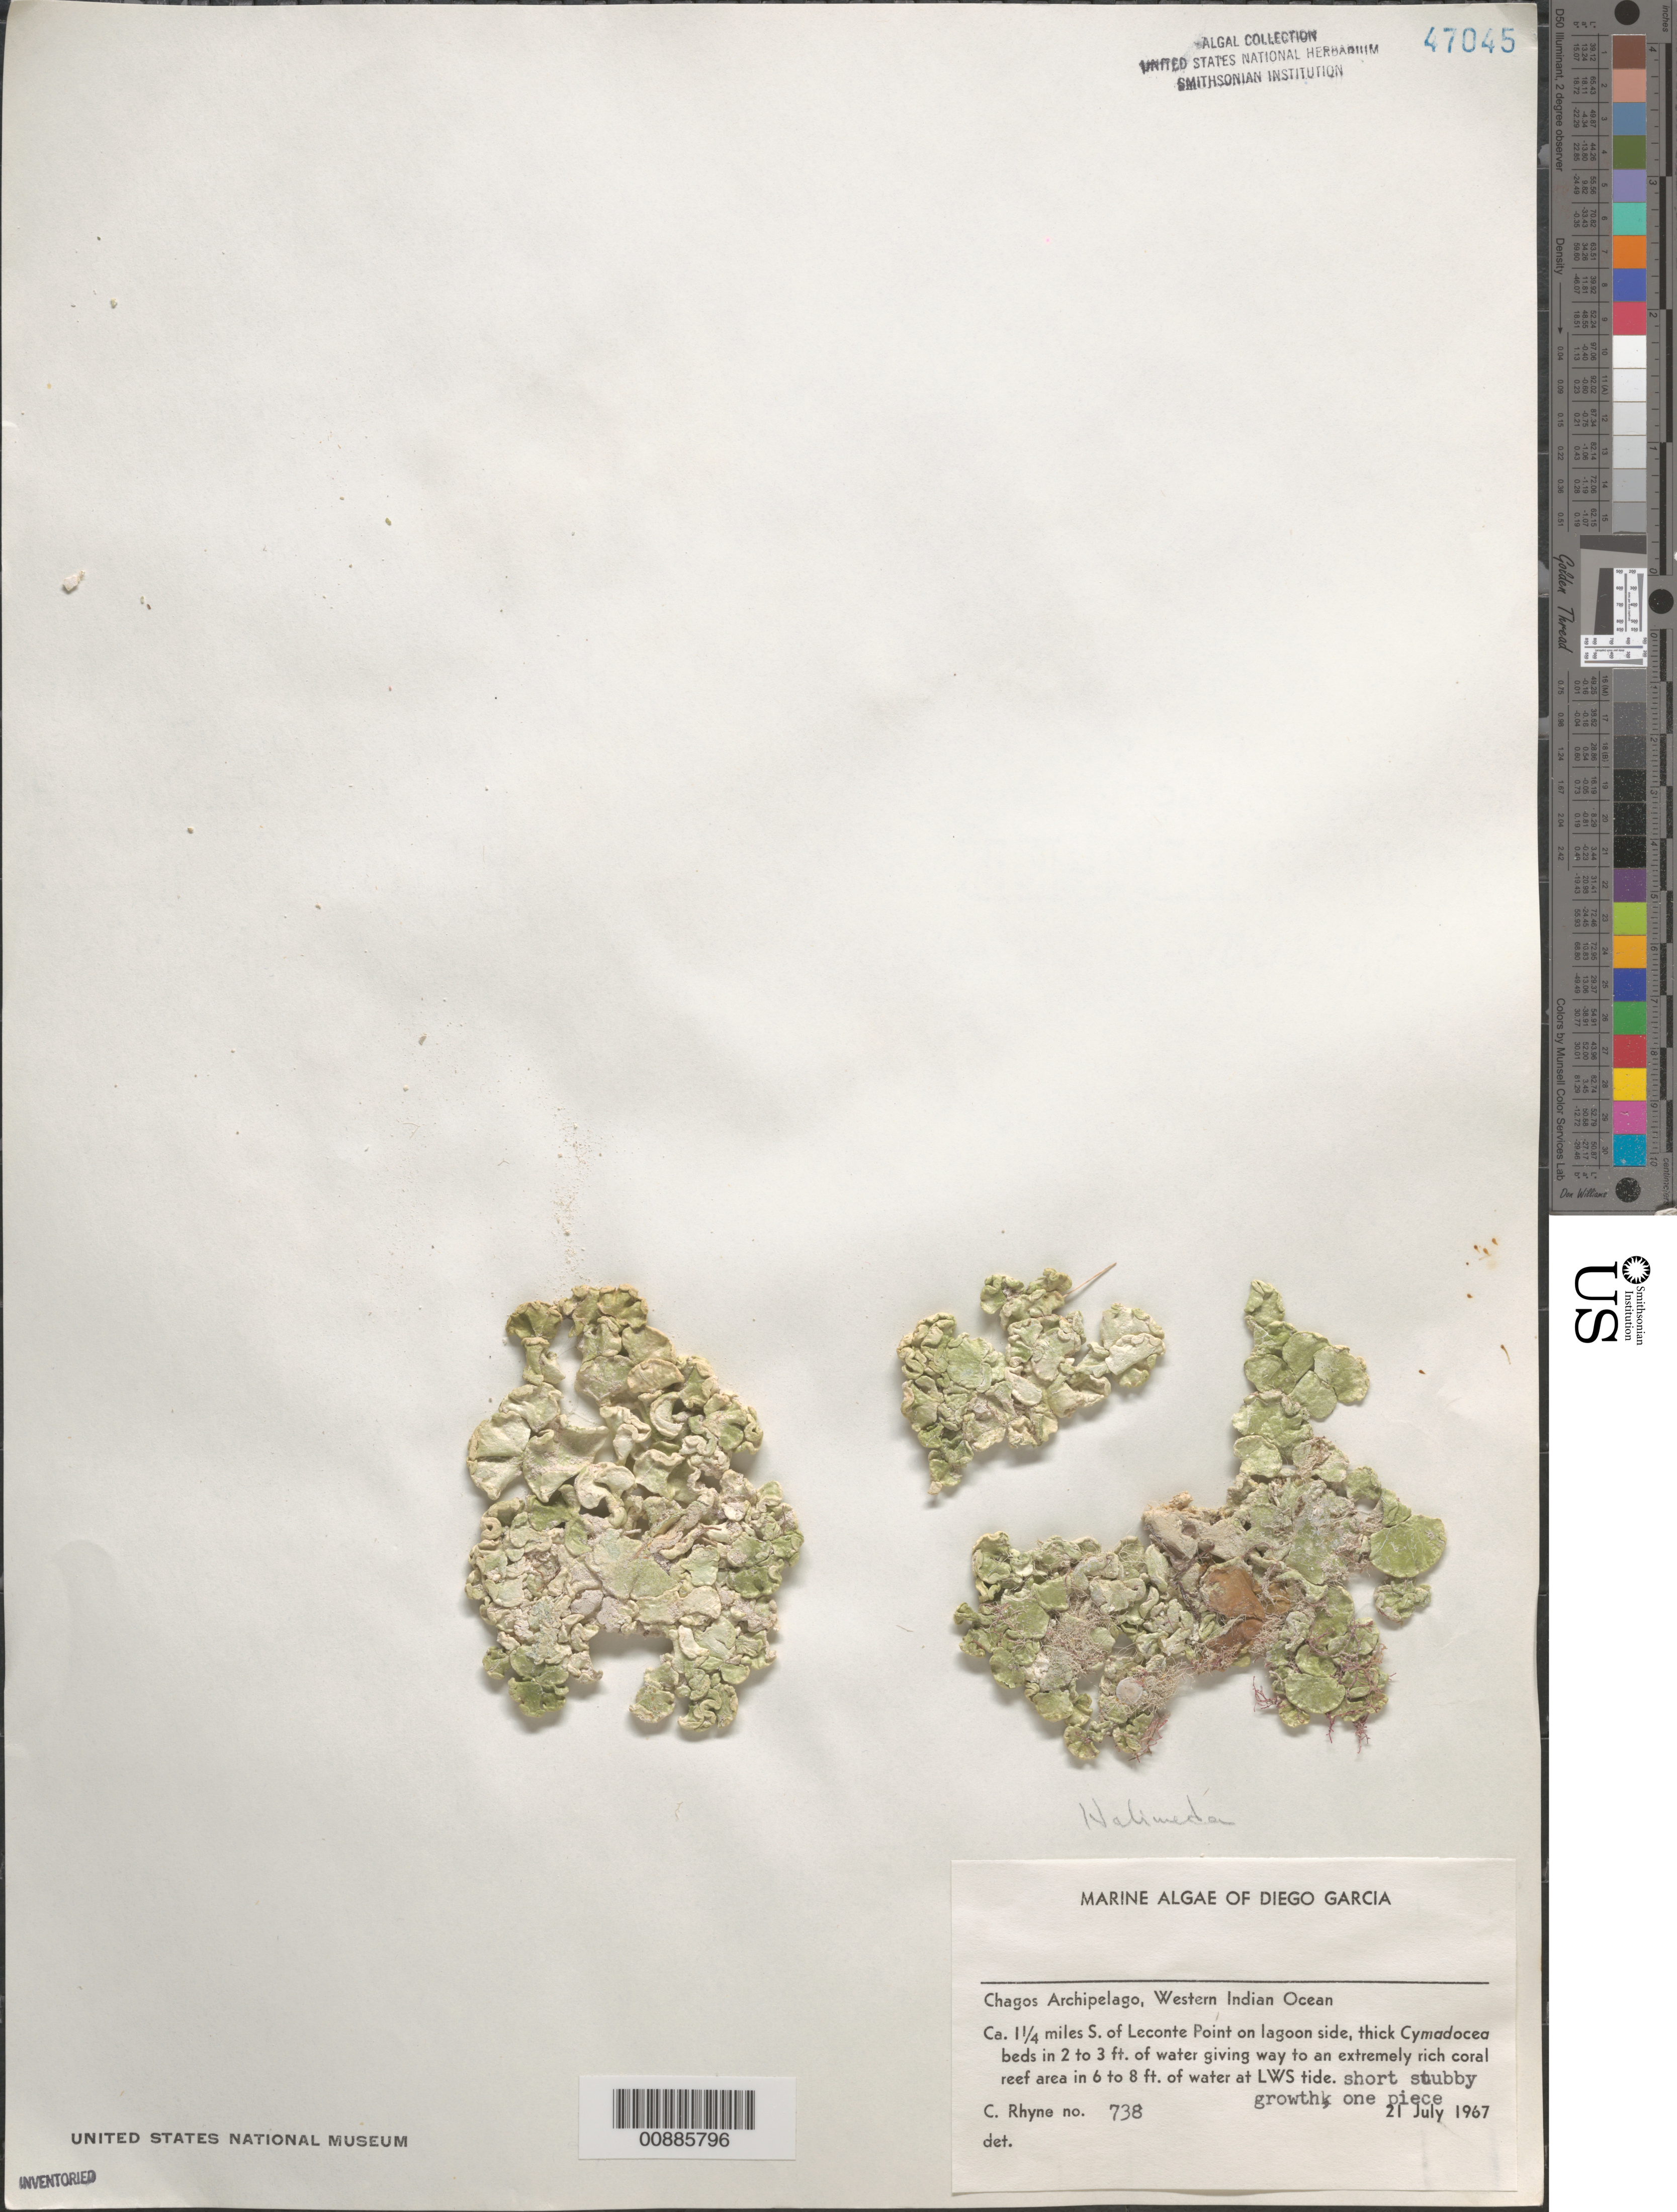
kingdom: Plantae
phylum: Chlorophyta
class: Ulvophyceae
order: Bryopsidales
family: Halimedaceae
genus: Halimeda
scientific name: Halimeda sp.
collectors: C. Rhyne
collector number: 738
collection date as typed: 21 Jul 1967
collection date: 1967-07-21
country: British Indian Ocean Territory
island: Diego Garcia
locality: Ca. 1.25 miles south of Leconte Point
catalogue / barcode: US 47045